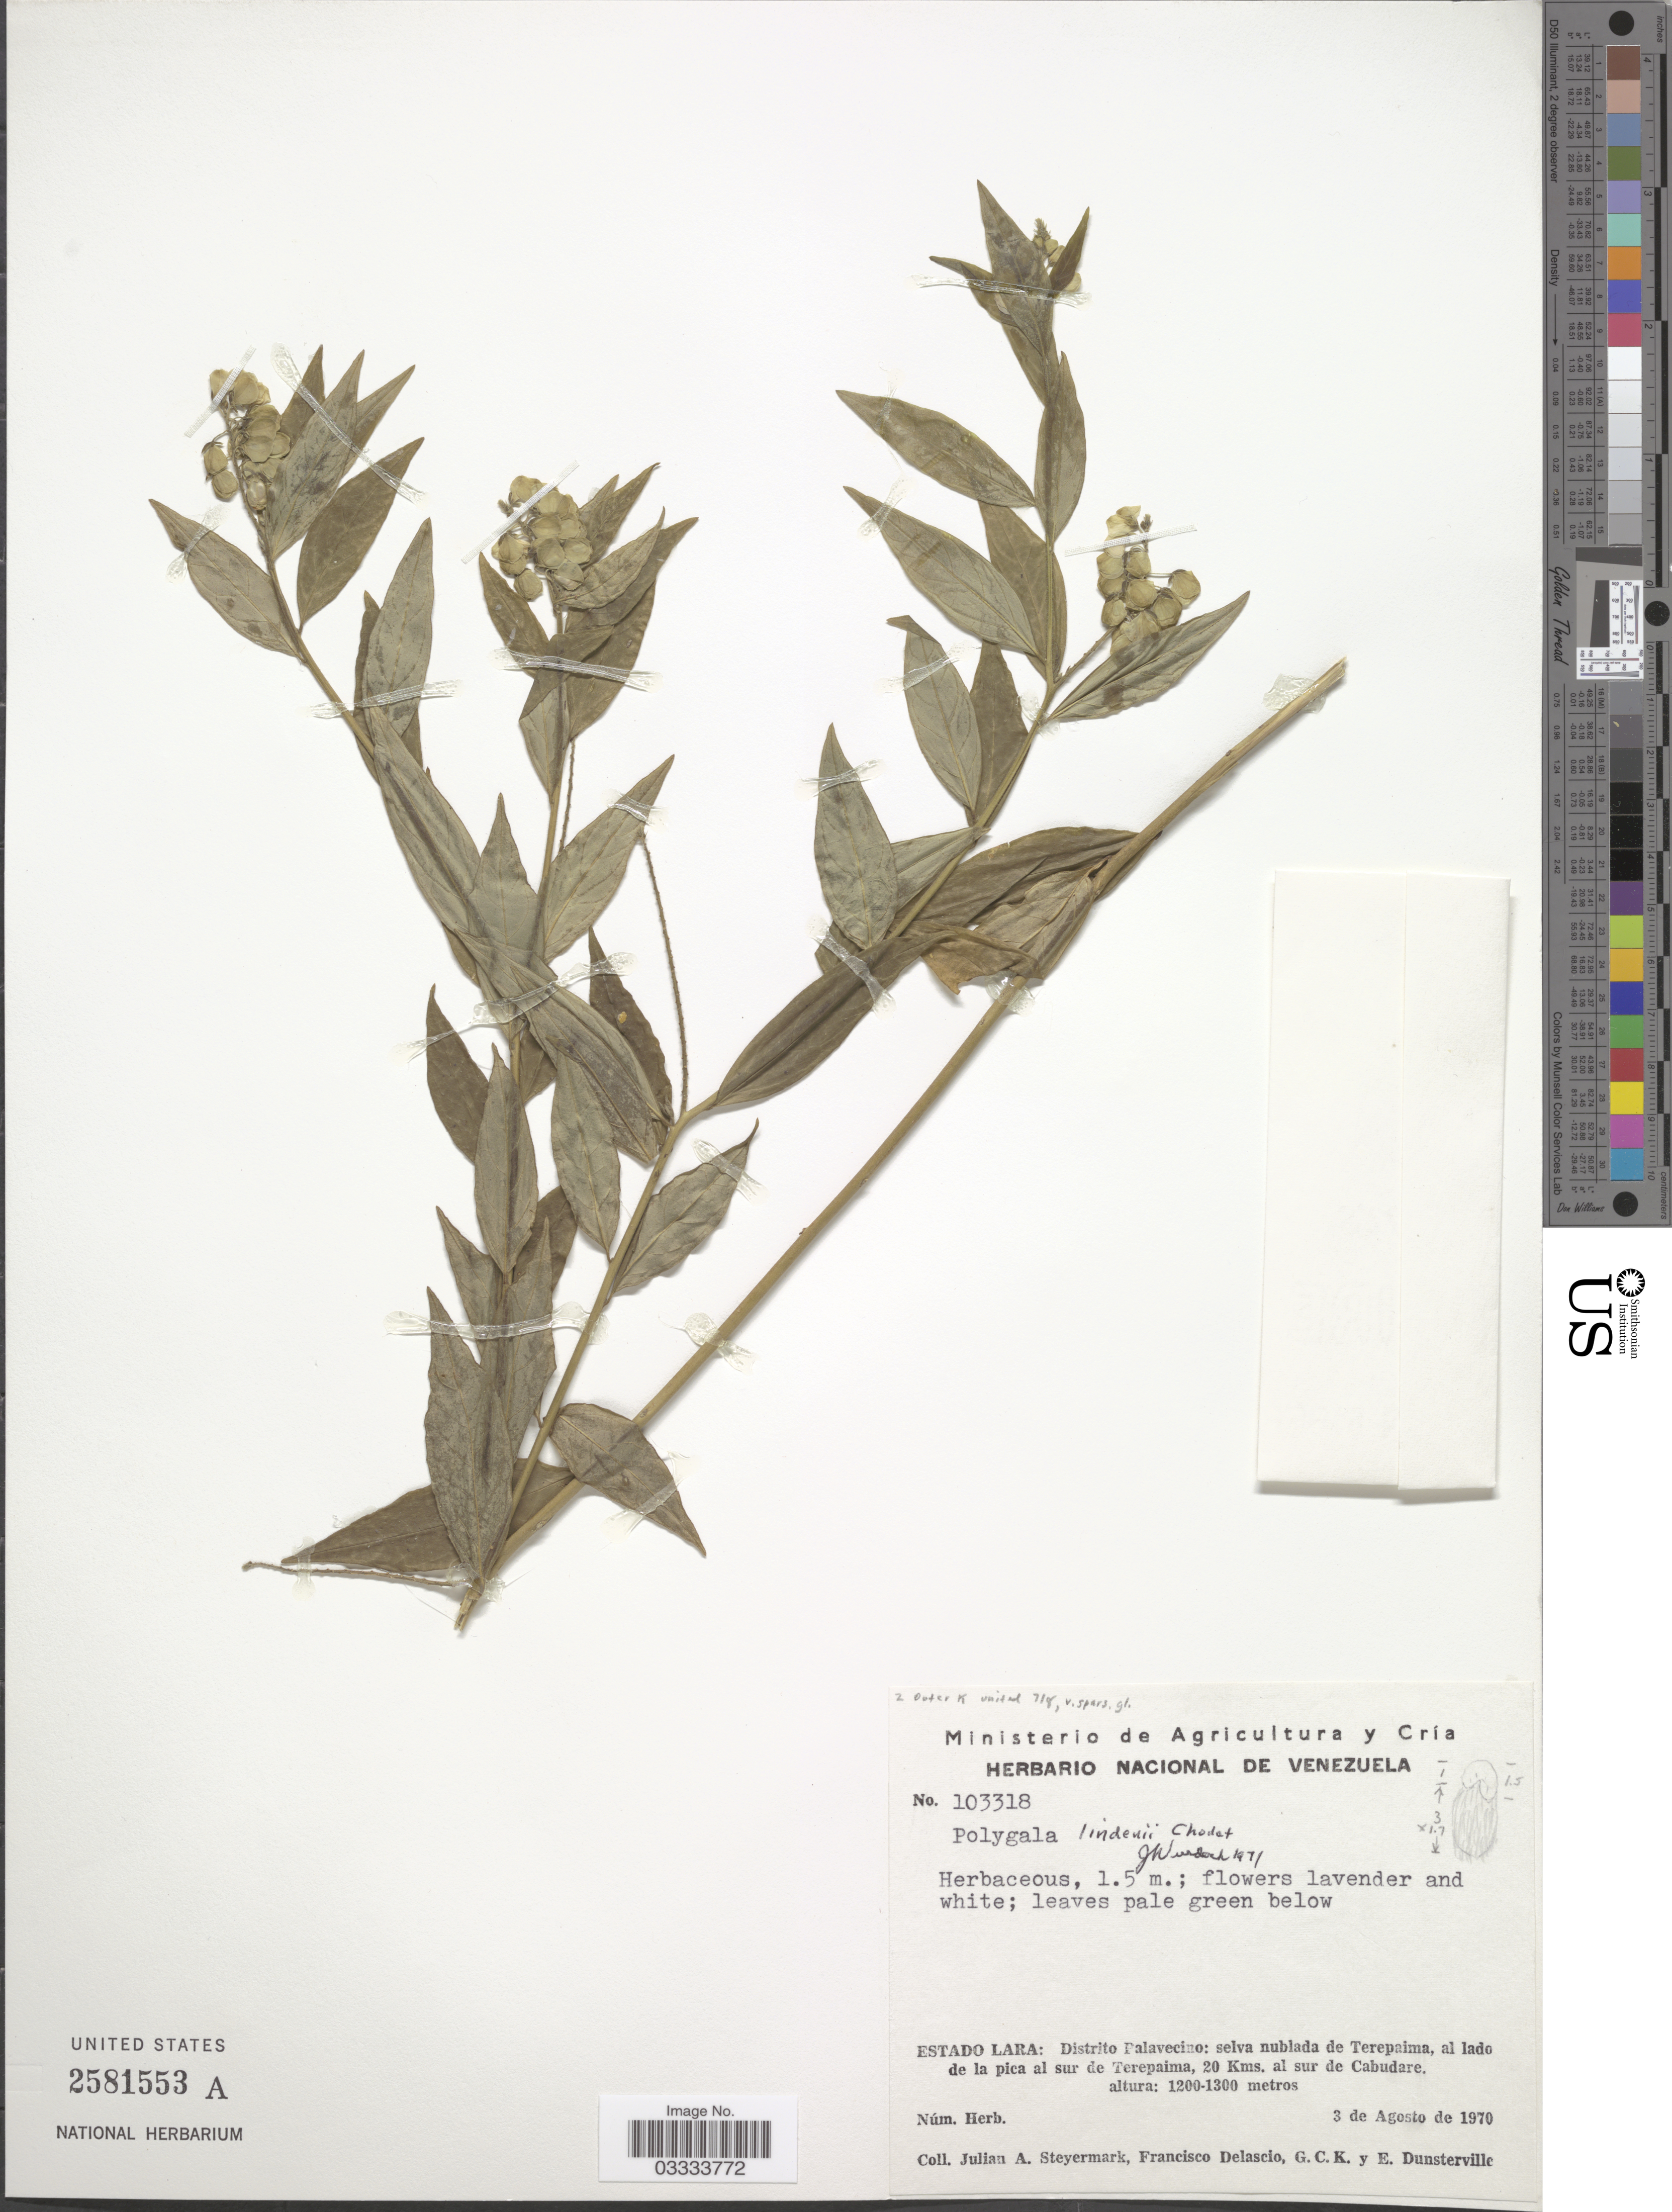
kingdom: Plantae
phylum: Tracheophyta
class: Magnoliopsida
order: Fabales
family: Polygalaceae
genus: Asemeia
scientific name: Asemeia monninoides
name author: (Kunth) J.F.B. Pastore & J.R. Abbott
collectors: J. Steyermark, F. Delascio, G. C. K. Dunsterville & E. Dunsterville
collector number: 103318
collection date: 1970-08-03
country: Venezuela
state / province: Lara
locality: Distrito Palavecino: selva nublada de Terepaima, al lado de la pica al sur de Terepaima, 20 Kms. al sur de Cabudare.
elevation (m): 1200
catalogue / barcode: US 2581553A